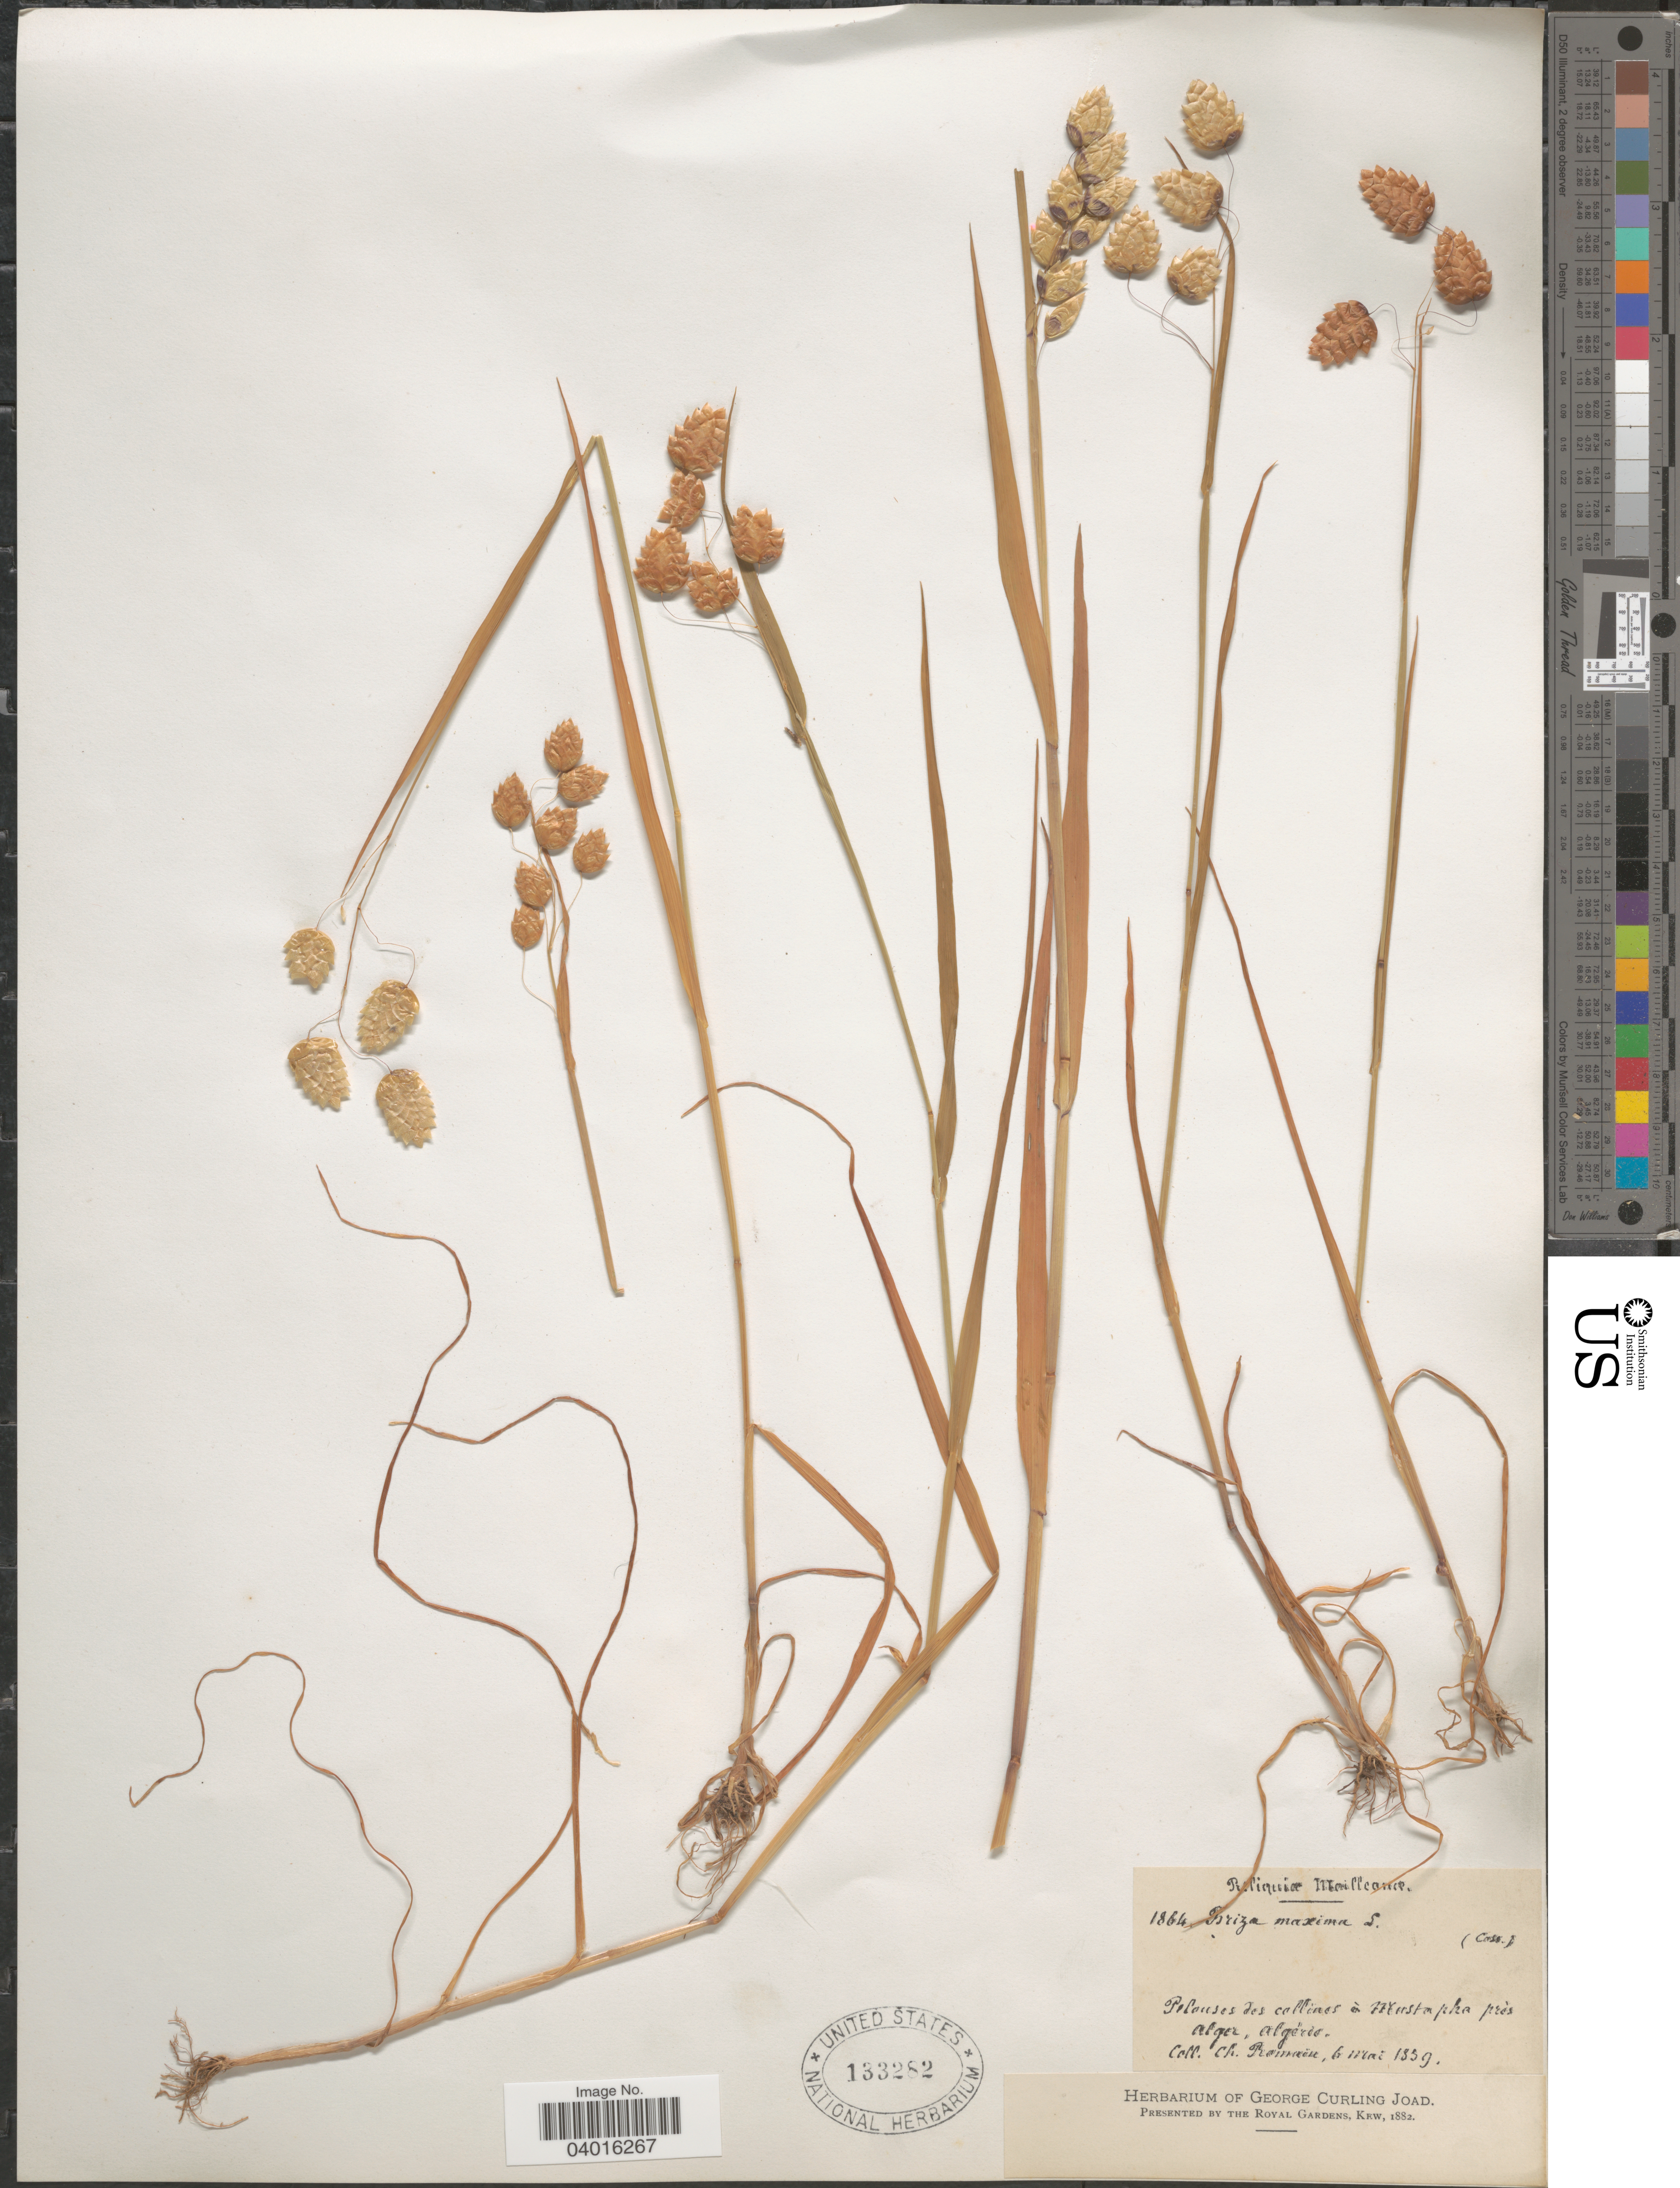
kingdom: Plantae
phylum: Tracheophyta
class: Liliopsida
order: Poales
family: Poaceae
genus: Briza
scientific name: Briza maxima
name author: L.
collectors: C. Romain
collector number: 1864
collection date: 1859-05-06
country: Algeria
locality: Pelouses des collines à Mustapha près Alger, Algerie.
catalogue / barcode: US 133282